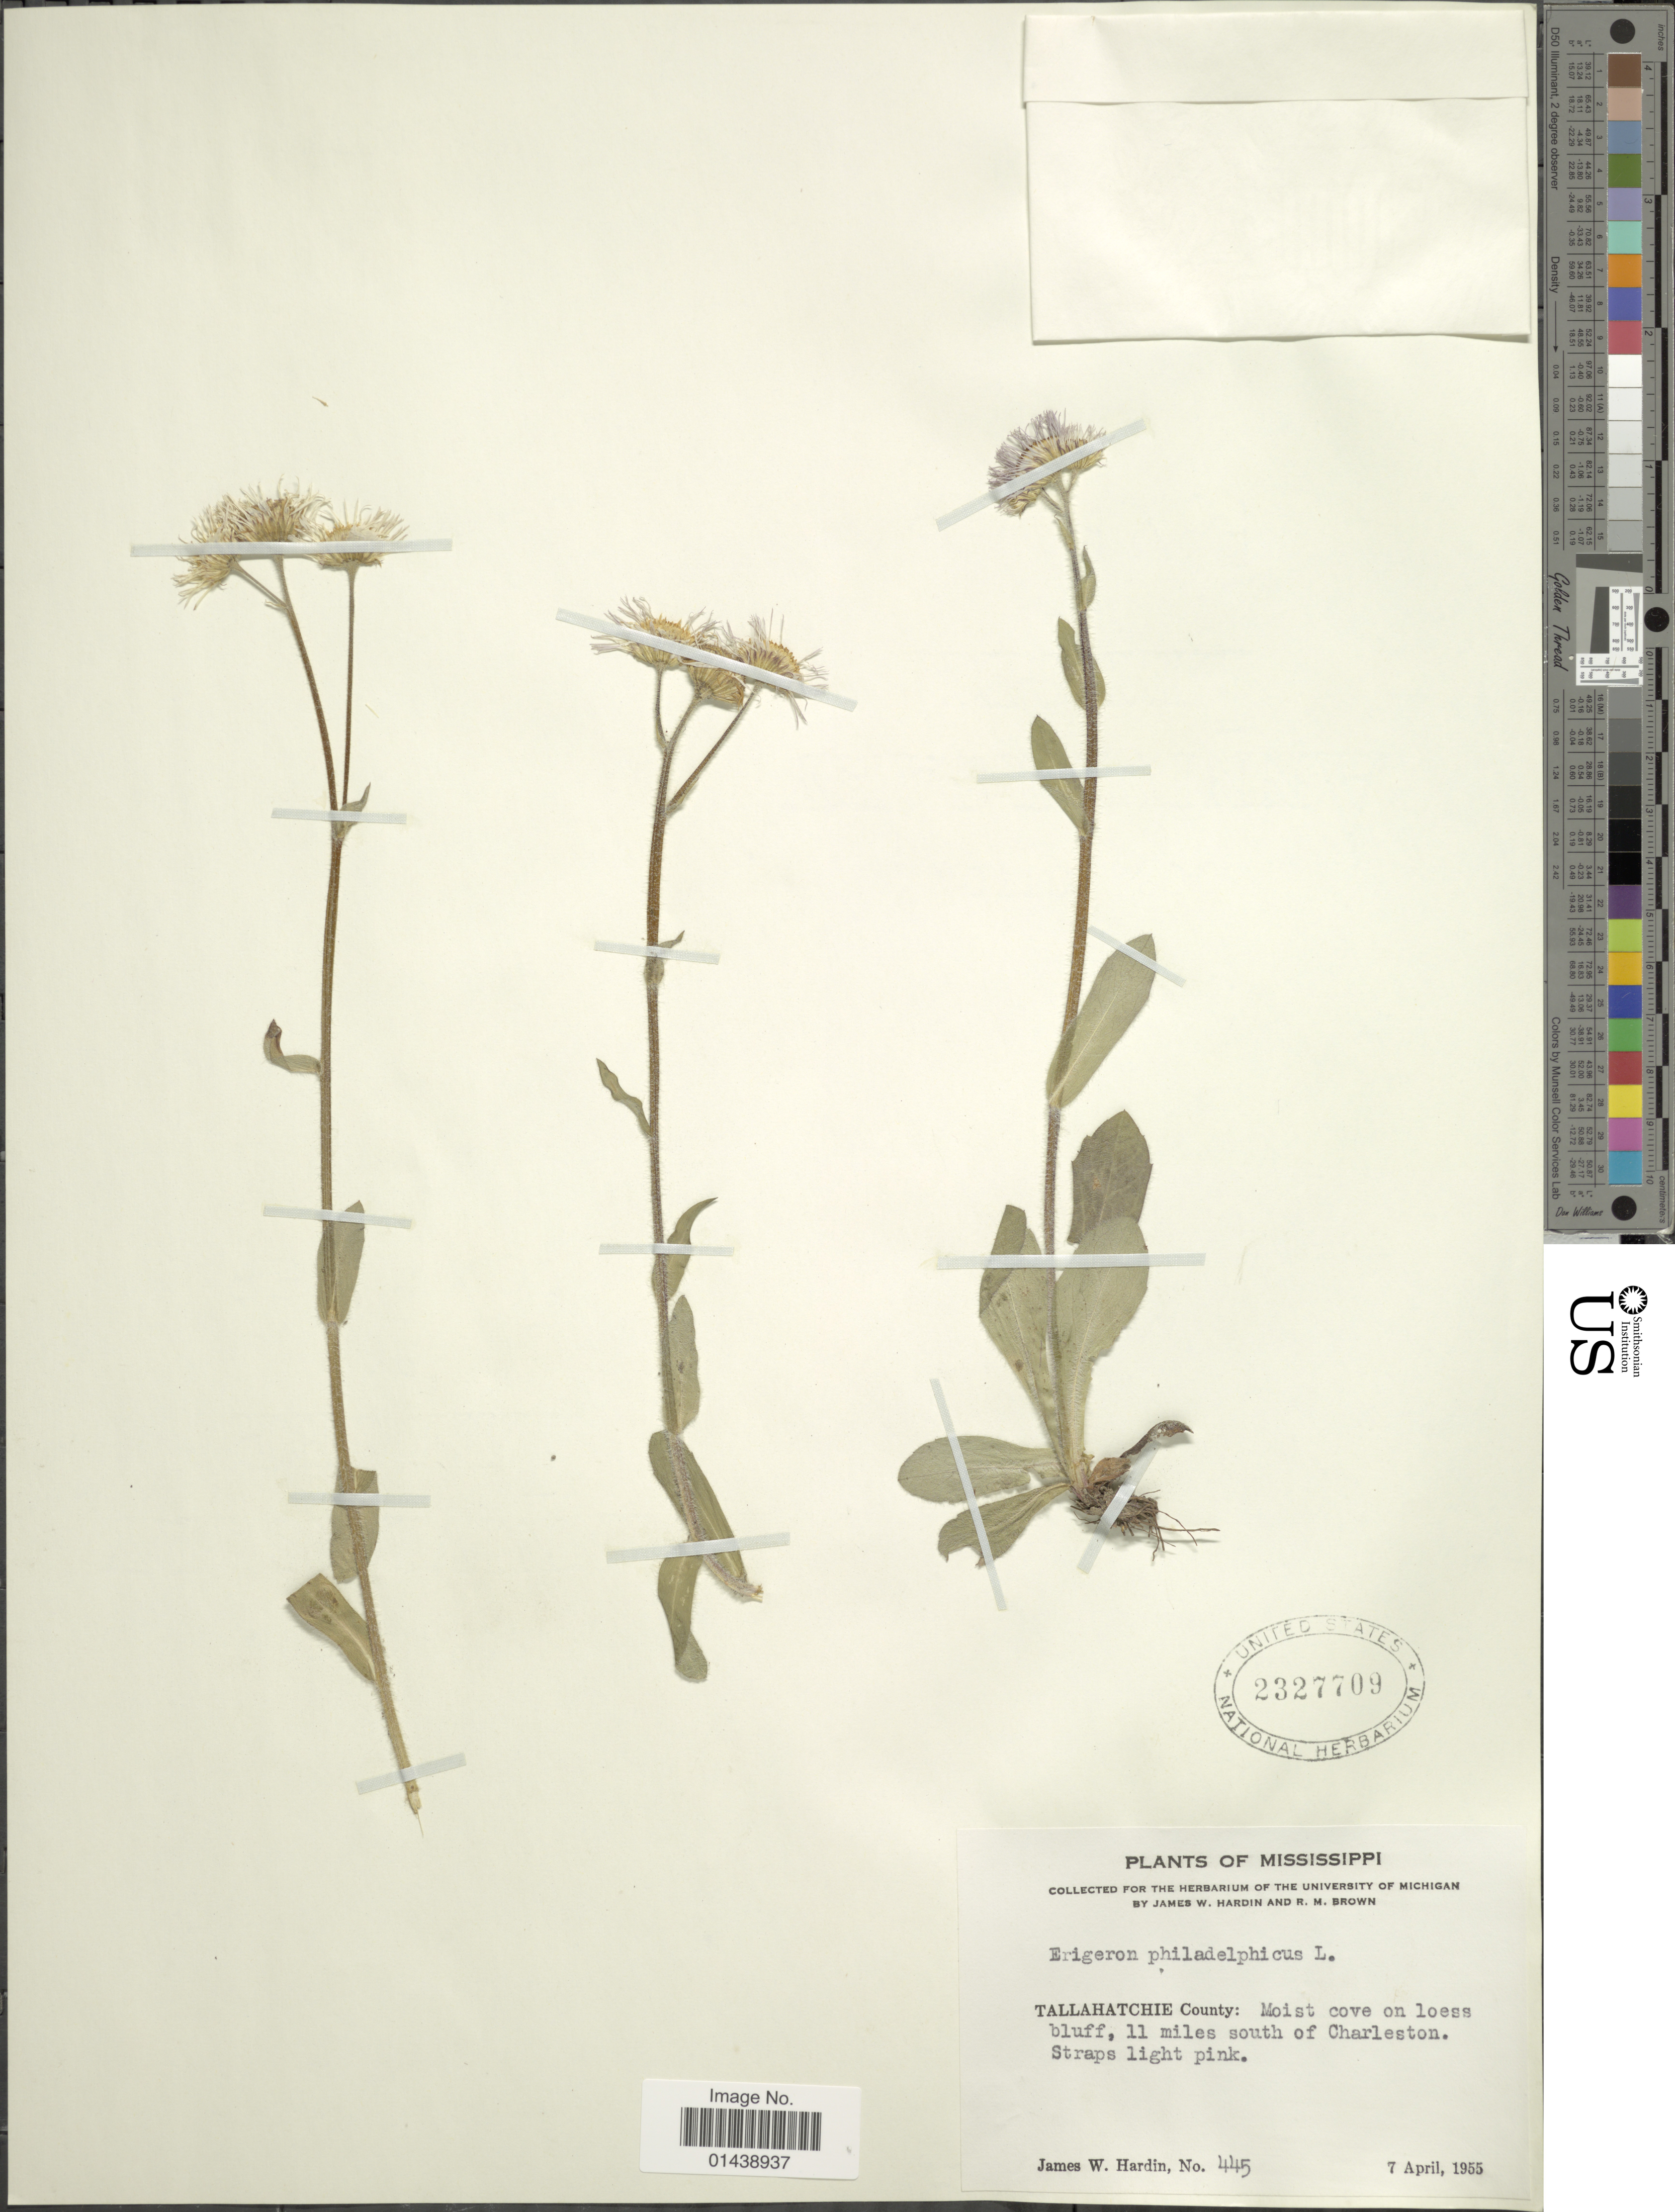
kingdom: Plantae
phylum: Tracheophyta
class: Magnoliopsida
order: Asterales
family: Asteraceae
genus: Erigeron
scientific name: Erigeron philadelphicus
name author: L.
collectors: J. W. Hardin & R. M. Brown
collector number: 445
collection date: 1955-04-07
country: United States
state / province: Mississippi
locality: Tallahatchie County: 11 miles south of Charleston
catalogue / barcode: US 2327709